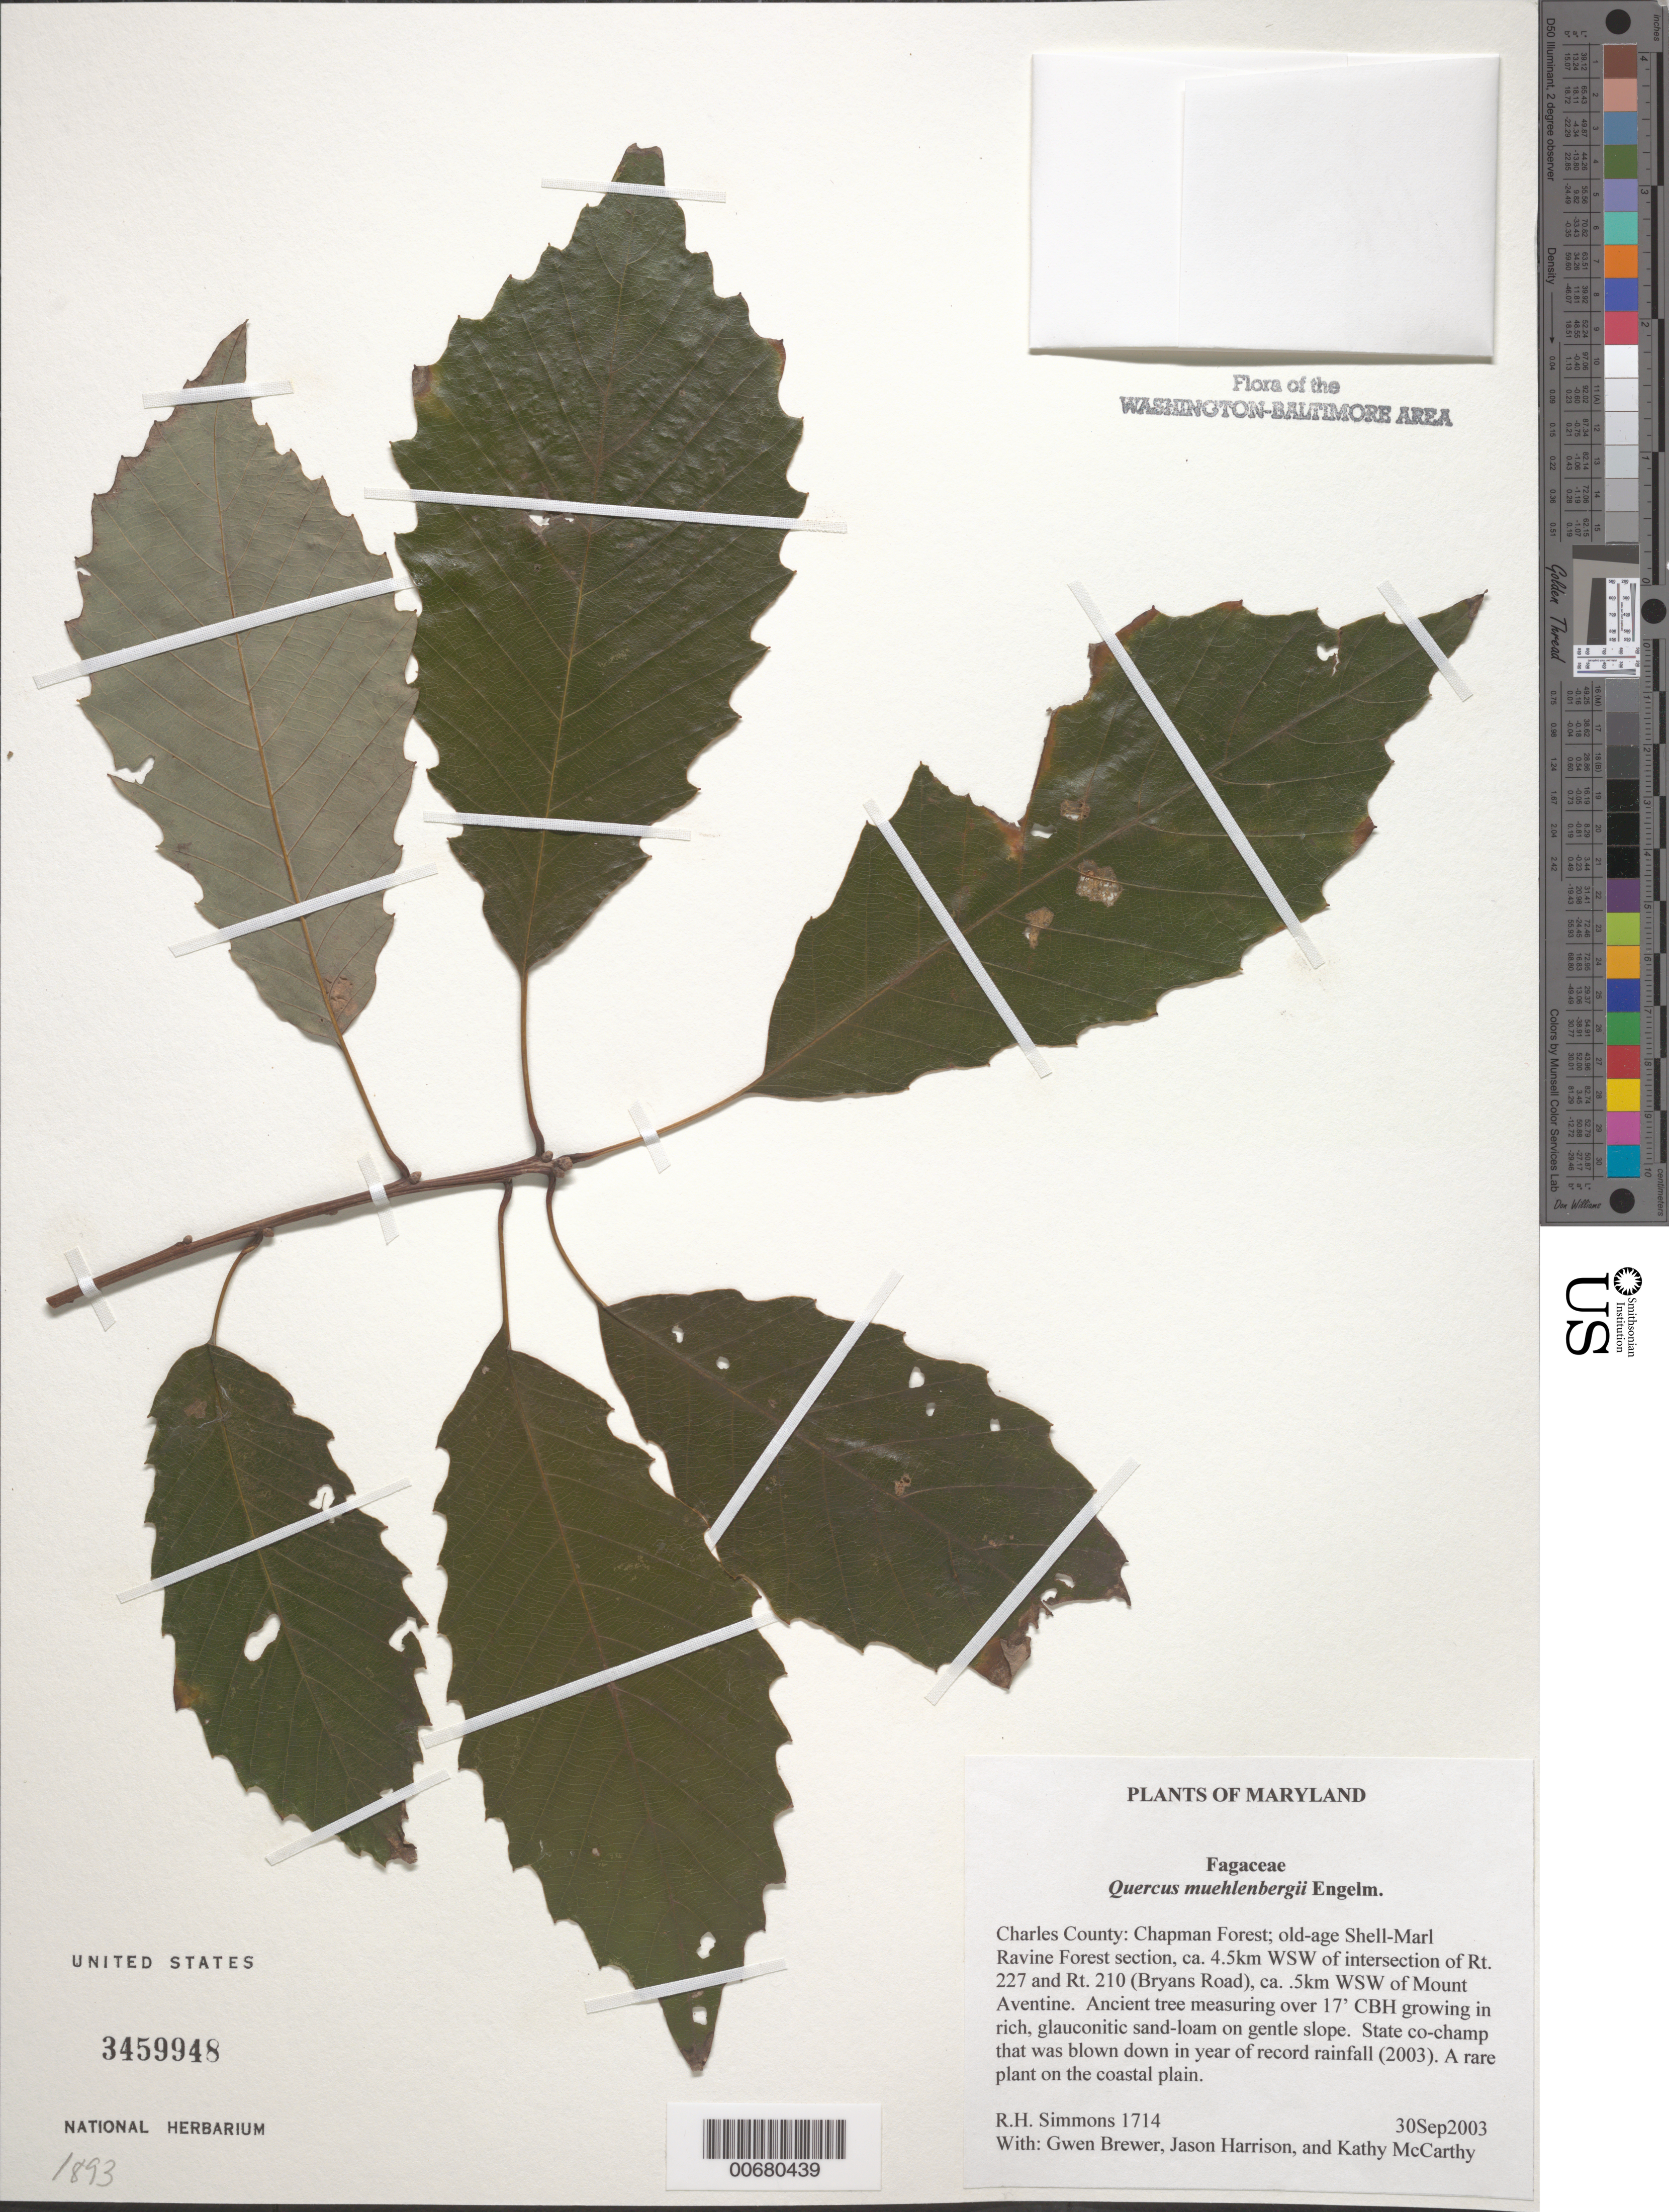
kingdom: Plantae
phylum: Tracheophyta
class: Magnoliopsida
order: Fagales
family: Fagaceae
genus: Quercus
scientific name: Quercus muehlenbergii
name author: Engelm.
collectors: R. H. Simmons, G. Brewer, J. Harrison & K. McCarthy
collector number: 1714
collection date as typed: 30 Sep 2003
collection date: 2003-09-30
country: United States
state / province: Maryland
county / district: Charles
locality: Chapman Forest, old-age Shell-Marl Ravine Forest section, ca. 4.5 km WSW of intersection of Rt. 227 and Rt. 210 (Bryans Rd.), ca. 0.5 km WSW of Mount Aventine.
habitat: Growing in rich, glauconitic sand-loam on gentle slope.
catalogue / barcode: US 3459948